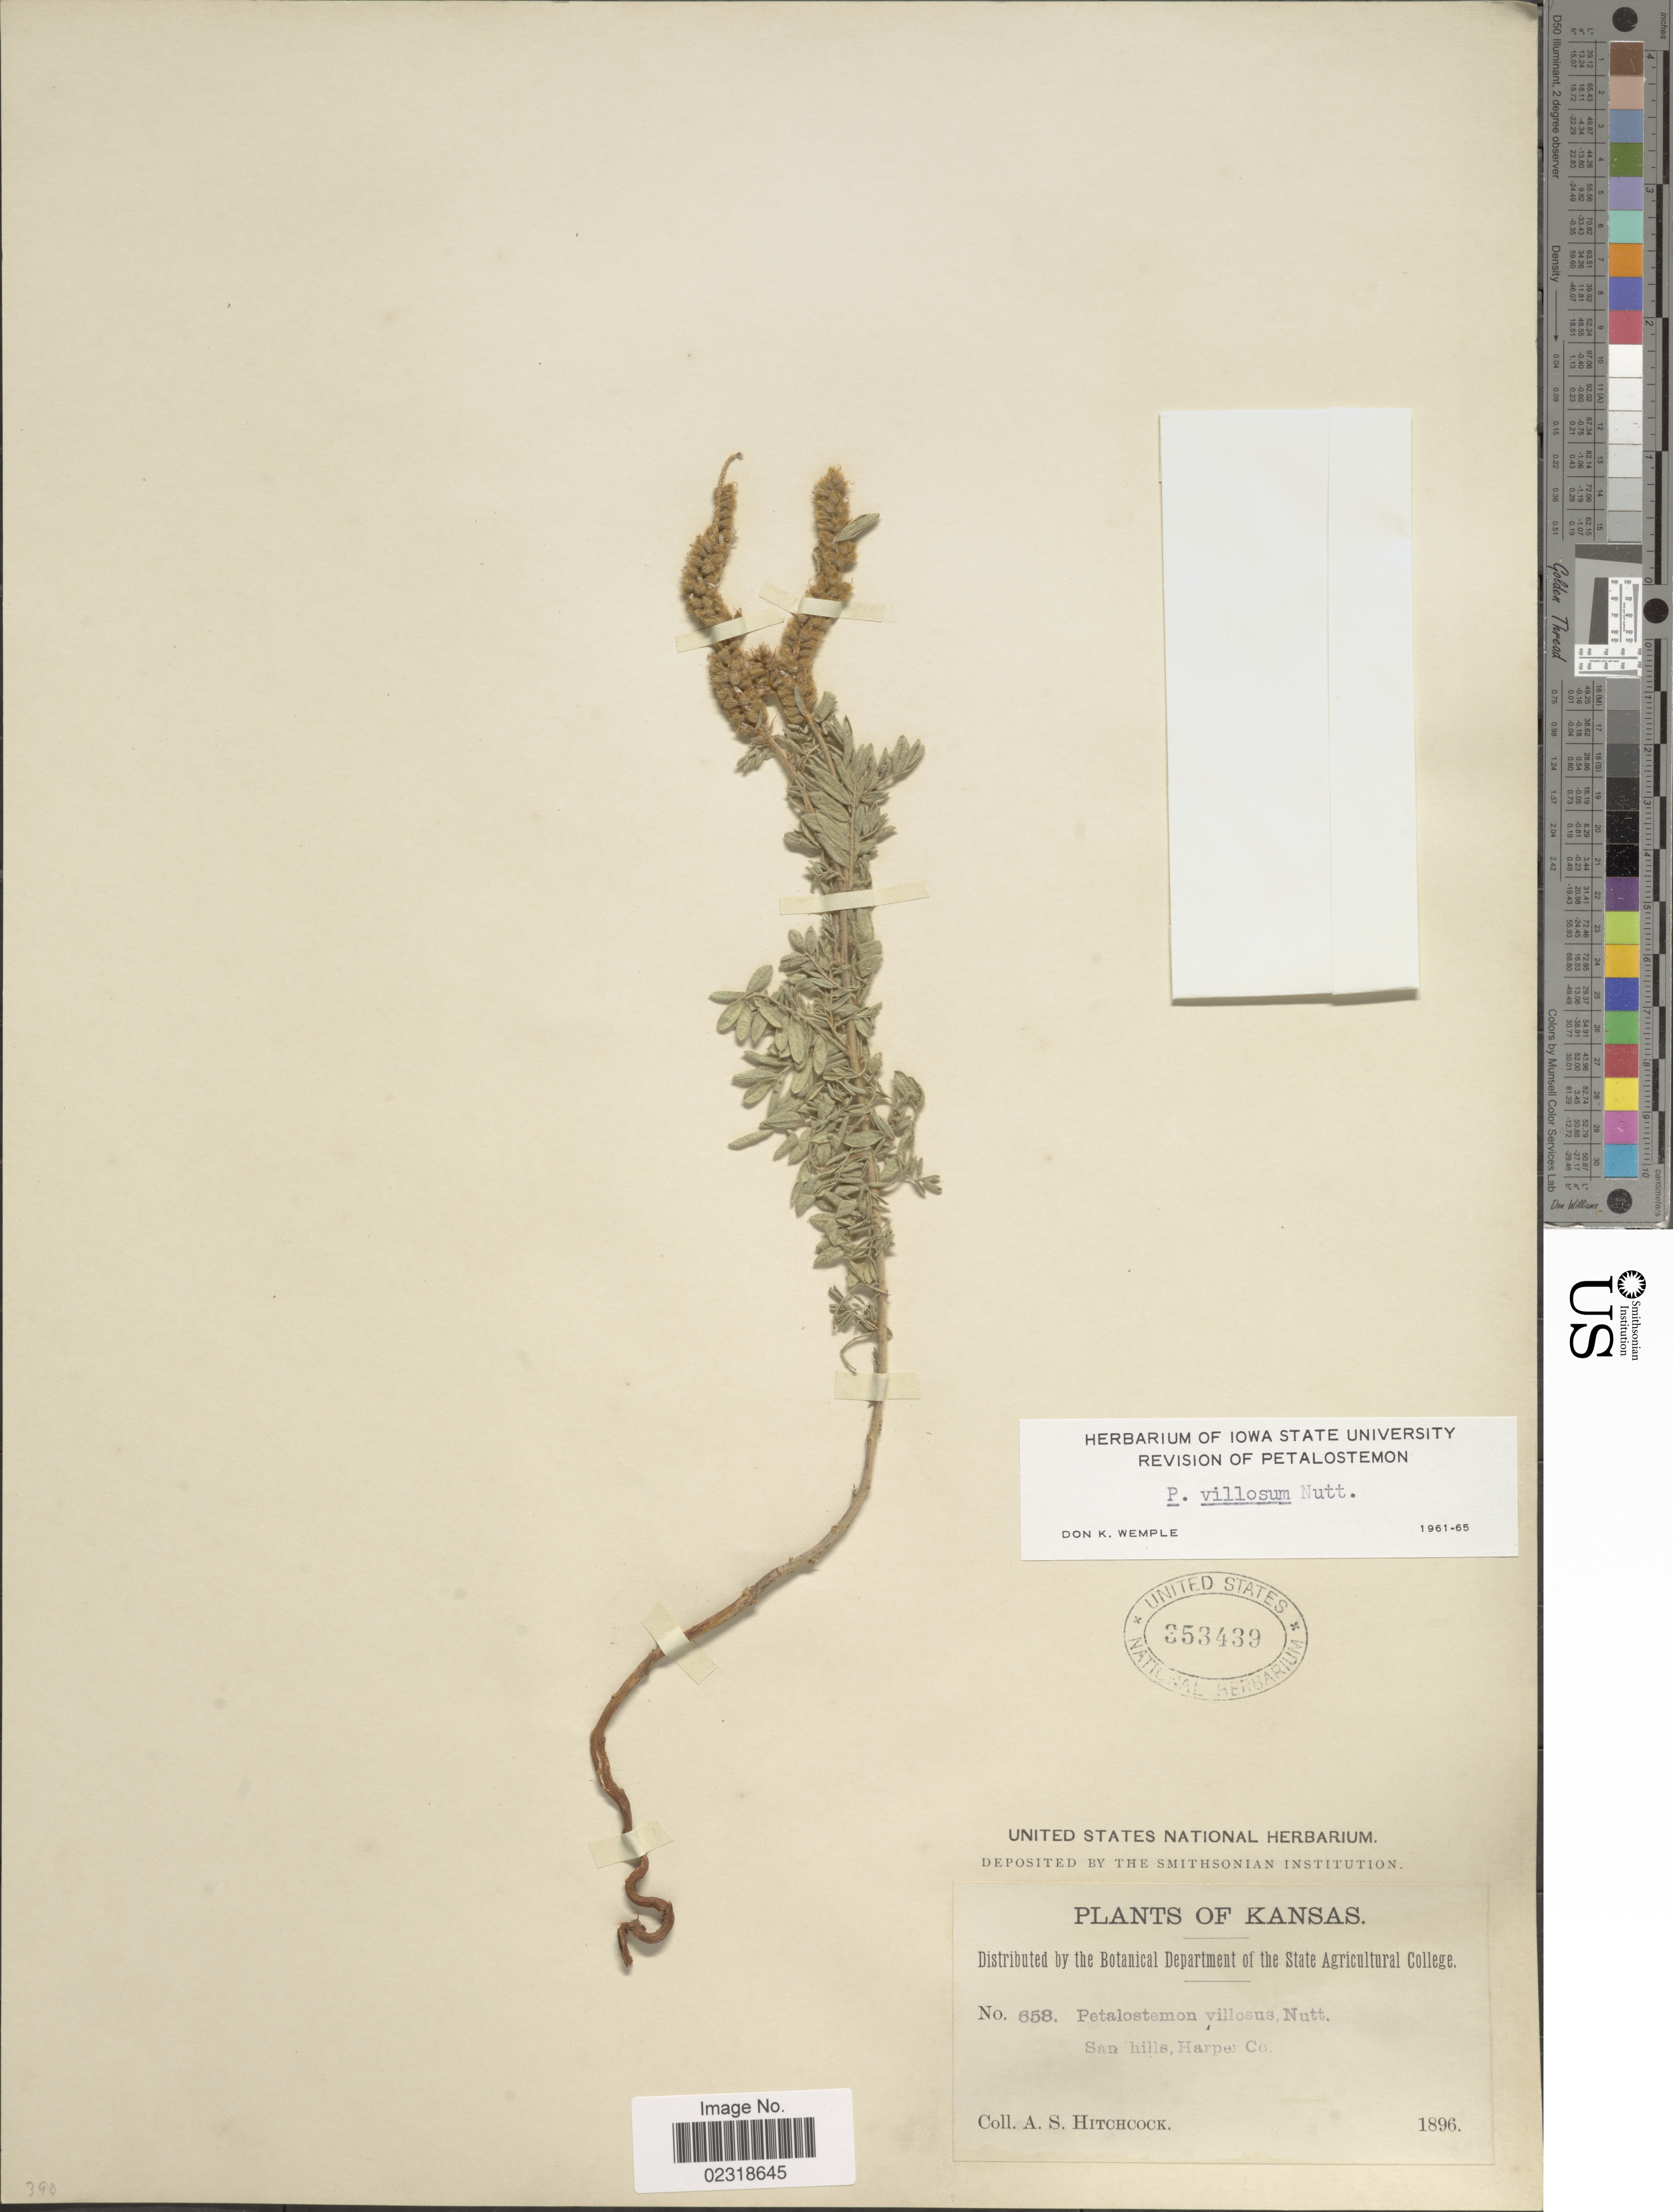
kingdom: Plantae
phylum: Tracheophyta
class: Magnoliopsida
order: Fabales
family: Fabaceae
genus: Dalea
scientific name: Dalea villosa var. villosa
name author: (Nutt.) Spreng.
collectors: A. S. Hitchcock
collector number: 658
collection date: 1896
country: United States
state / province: Kansas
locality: Sand hills, Harper Co.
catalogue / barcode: US 353439